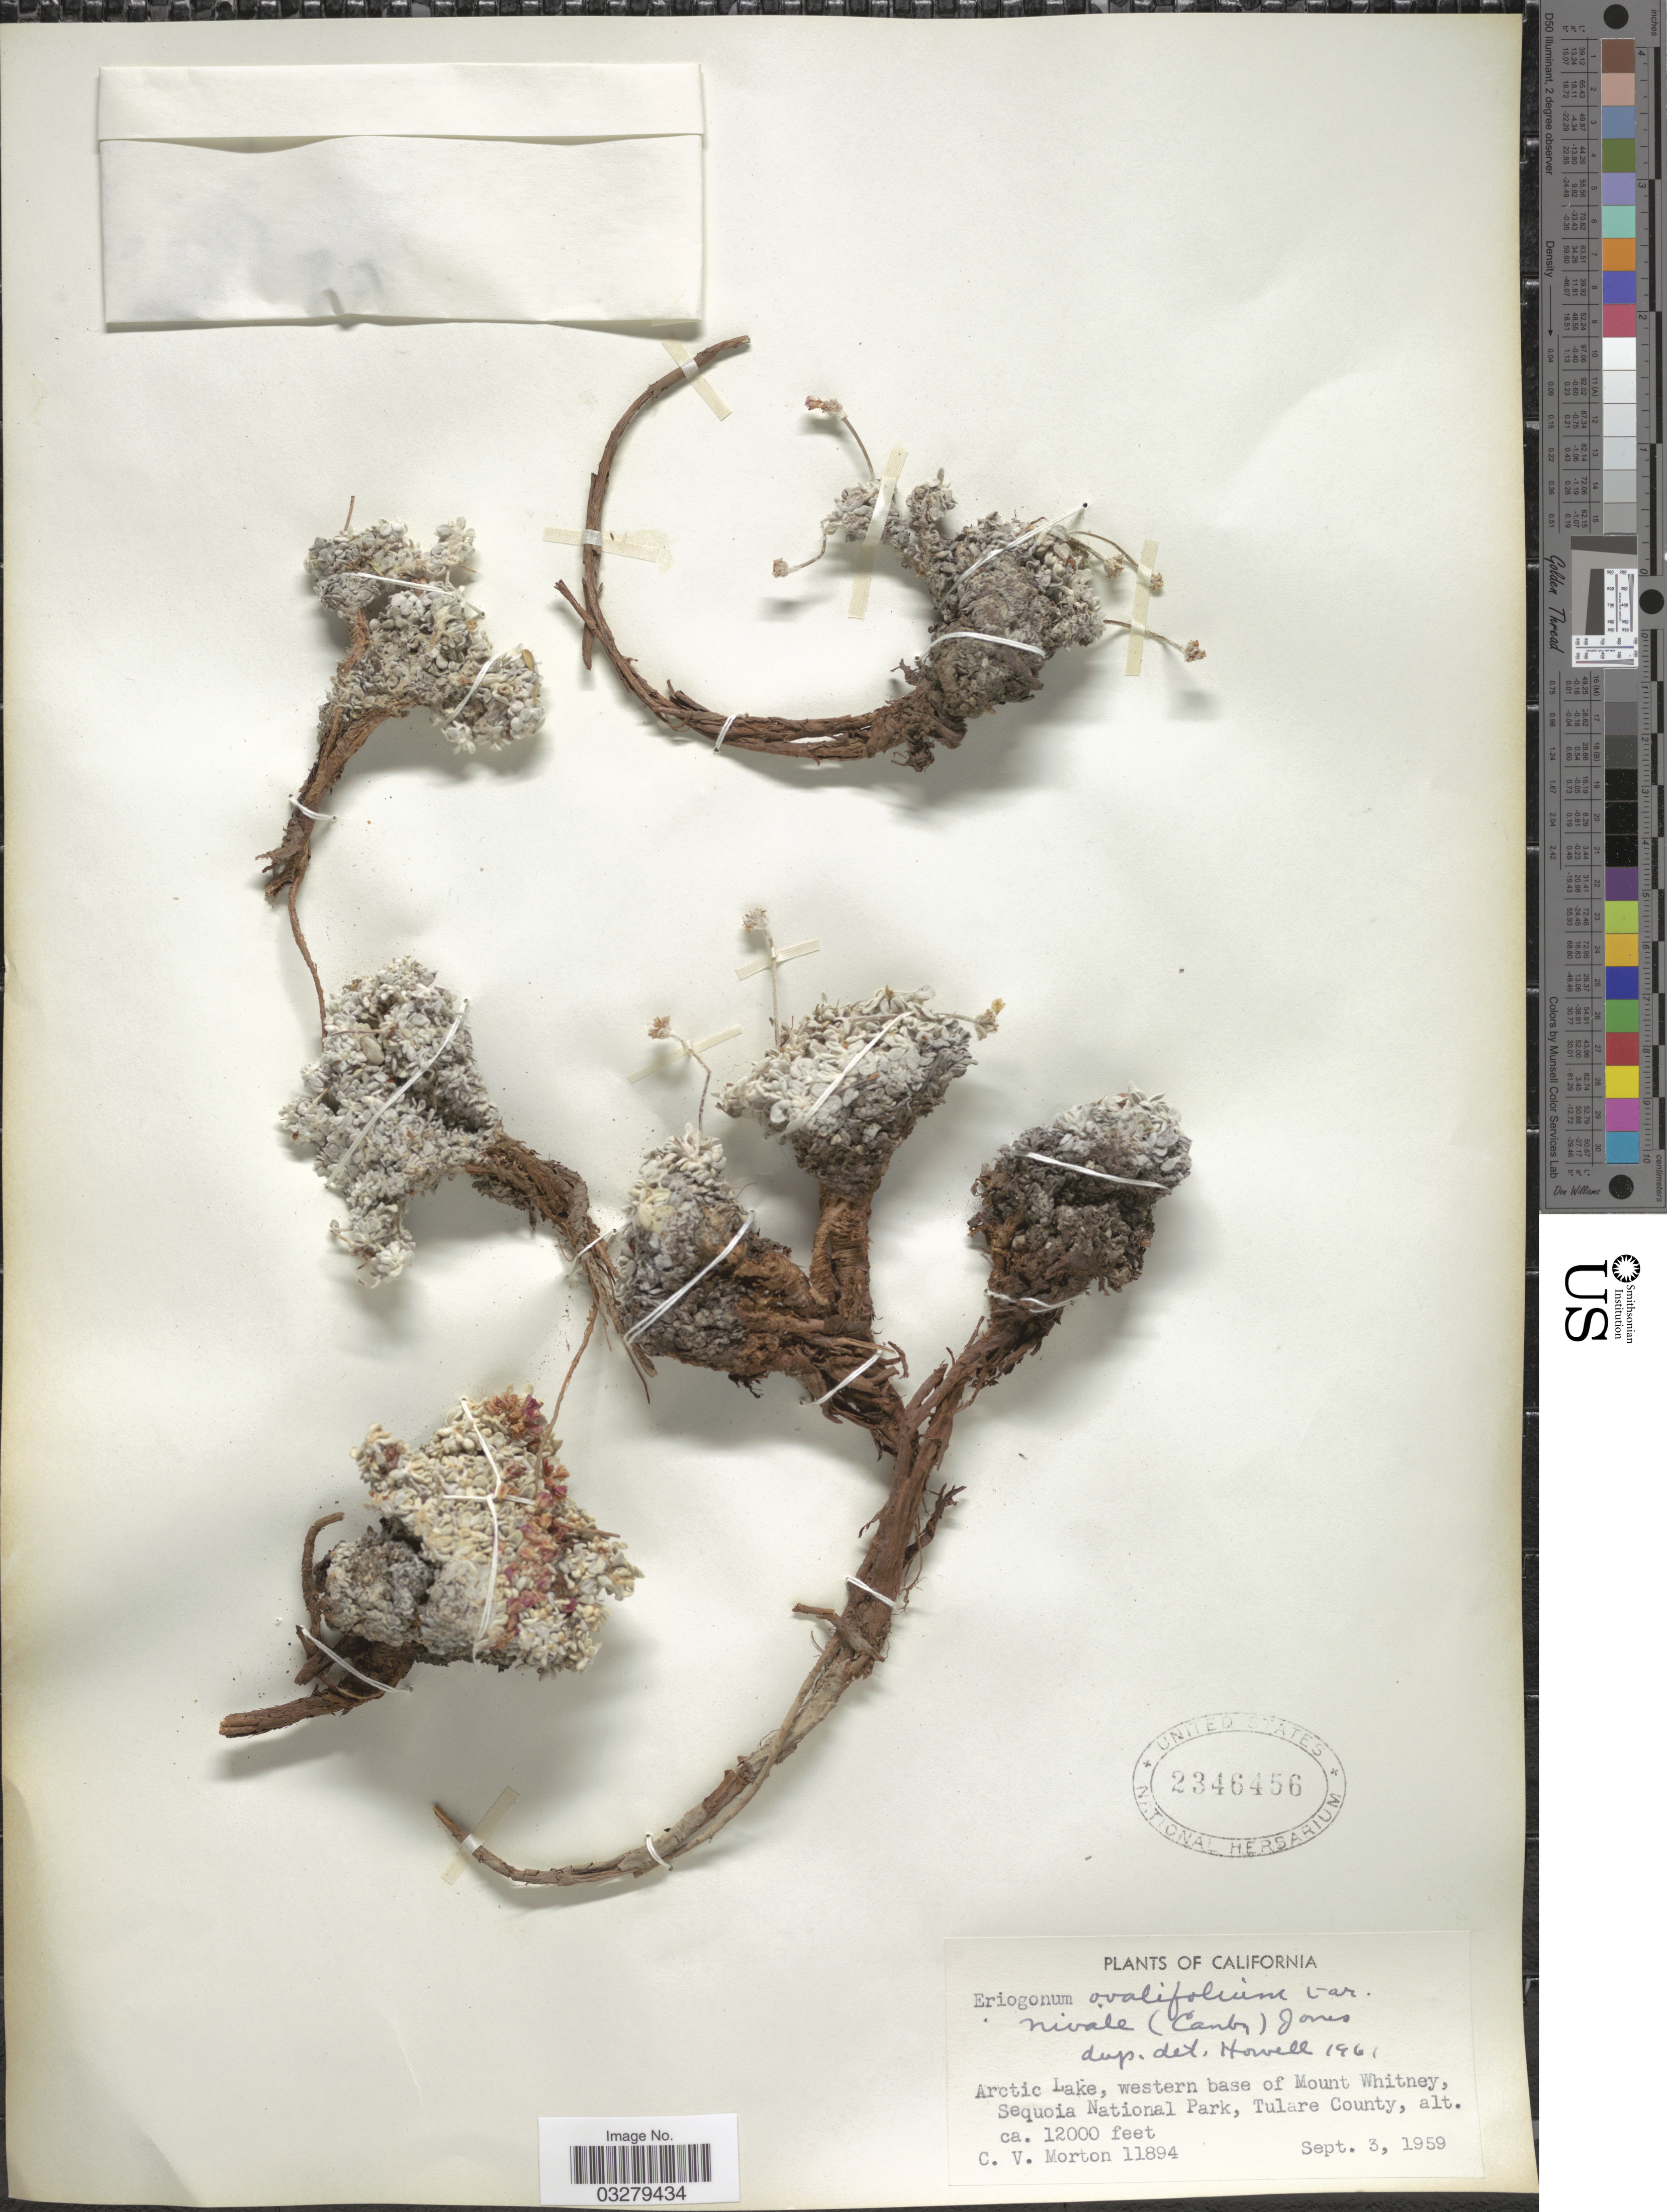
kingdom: Plantae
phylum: Tracheophyta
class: Magnoliopsida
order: Caryophyllales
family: Polygonaceae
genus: Eriogonum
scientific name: Eriogonum ovalifolium var. nivale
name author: (Canby ex Coville) M.E. Jones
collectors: C. V. Morton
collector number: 11894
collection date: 1959-09-03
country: United States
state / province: California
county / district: Tulare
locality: Arctic Lake, western base of Mount Whitney, Sequoia National Park, Tulare County.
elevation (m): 3658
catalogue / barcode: US 2346456